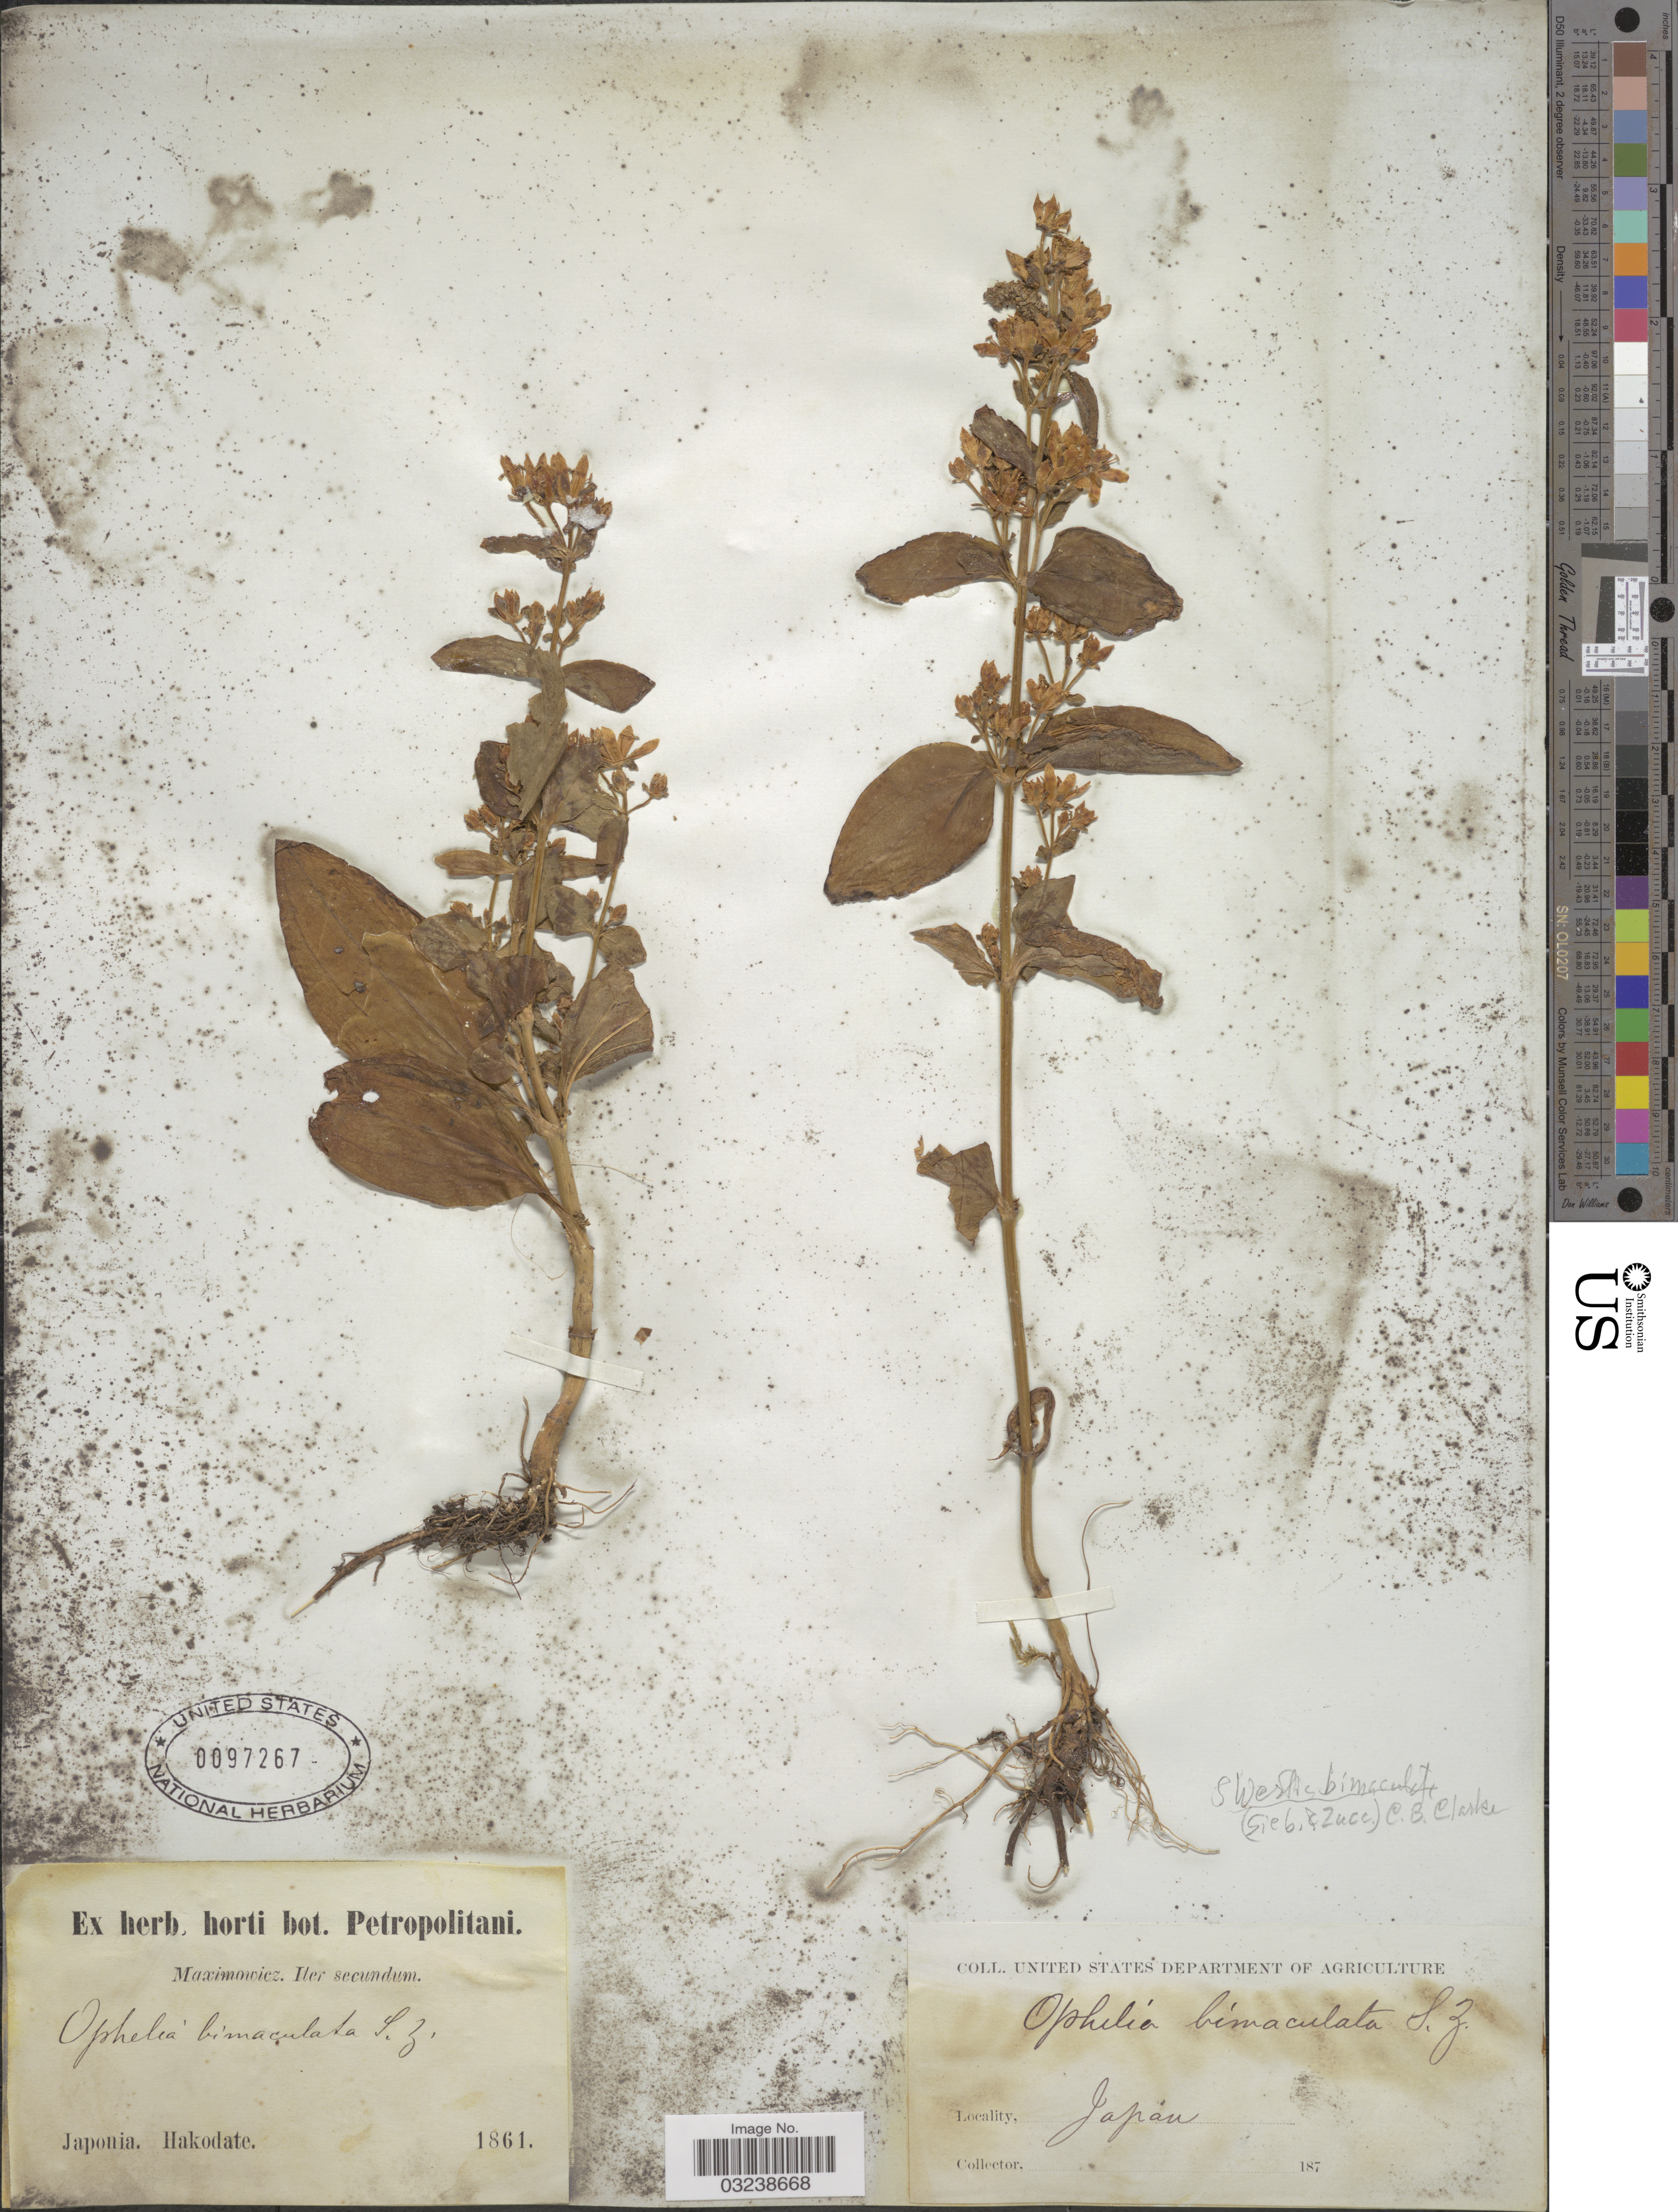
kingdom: Plantae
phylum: Tracheophyta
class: Magnoliopsida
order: Gentianales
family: Gentianaceae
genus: Swertia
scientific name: Swertia bimaculata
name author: (Siebold & Zucc.) Hook. f. & Thomson ex C.B. Clarke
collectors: Maximowicz, --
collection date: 1861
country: Japan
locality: Japonia. Hakodate.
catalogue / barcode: US 97267